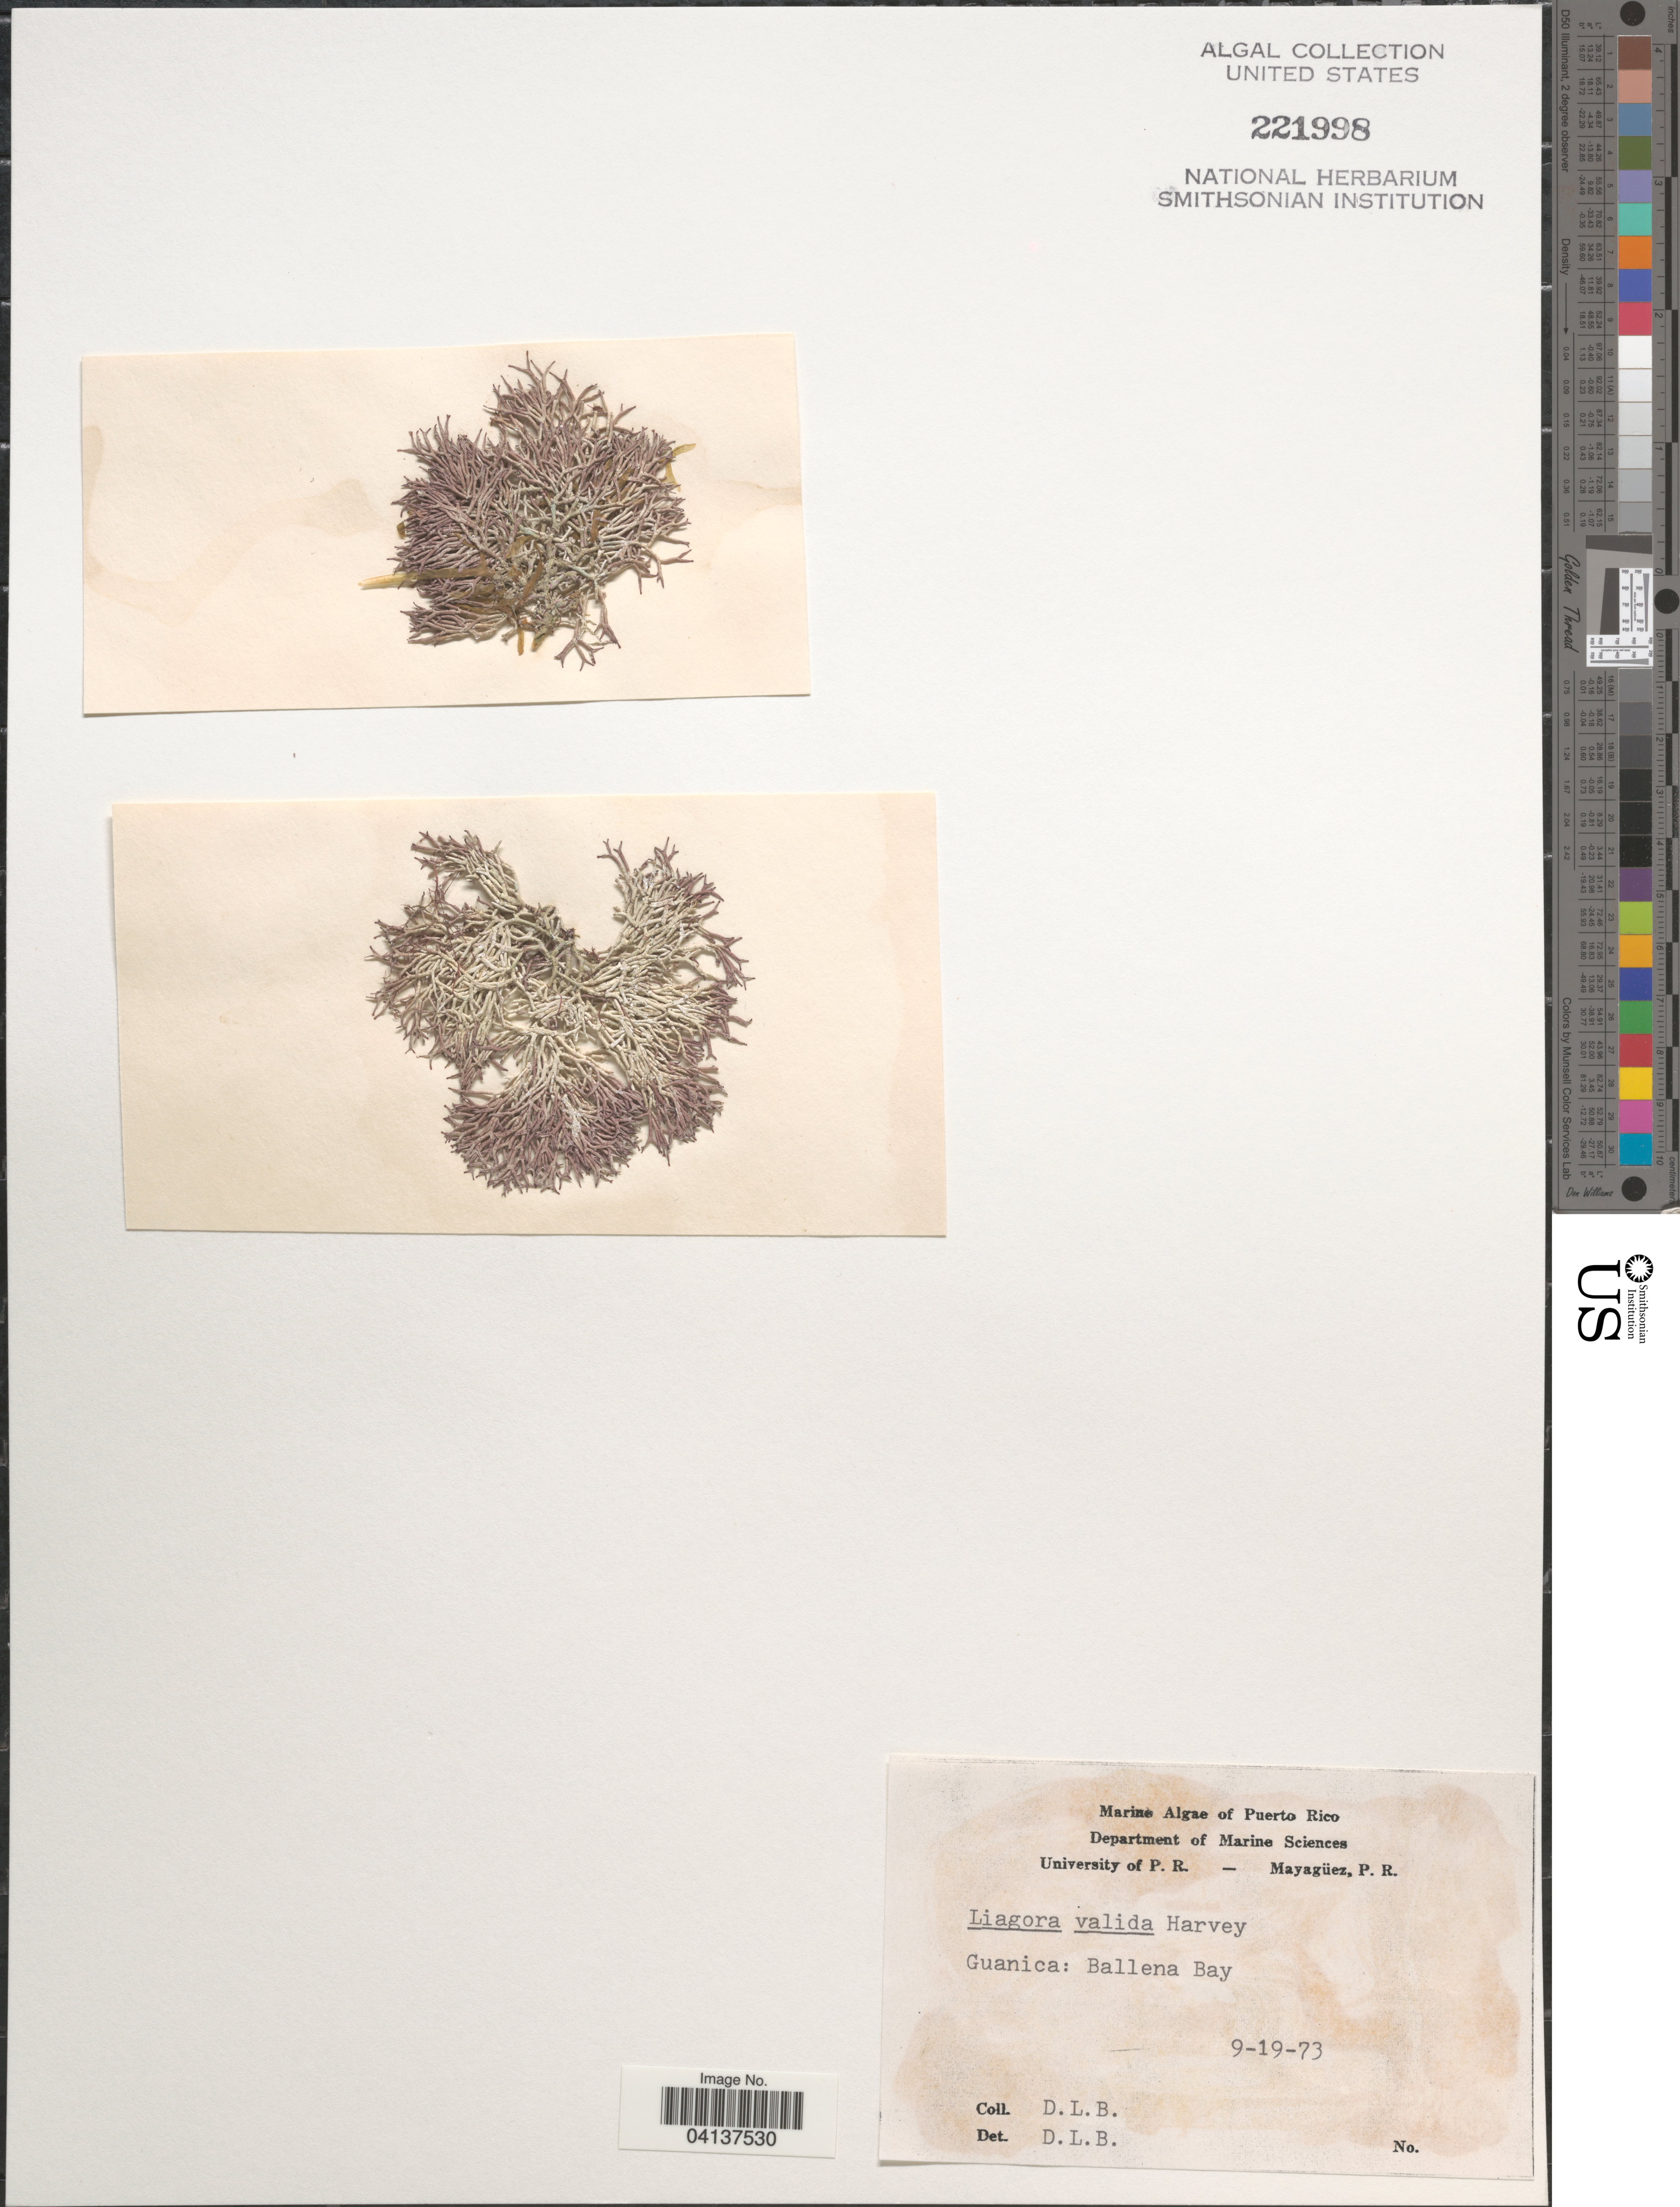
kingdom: Plantae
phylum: Rhodophyta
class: Florideophyceae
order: Nemaliales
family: Liagoraceae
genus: Titanophycus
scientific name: Titanophycus validus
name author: (Harv.) Huisman et al.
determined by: Algae name updating Project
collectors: D. L. B.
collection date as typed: Transcribed d/m/y: 19/9/73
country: Puerto Rico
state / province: Guánica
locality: Ballena Bay.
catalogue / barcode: US 221998